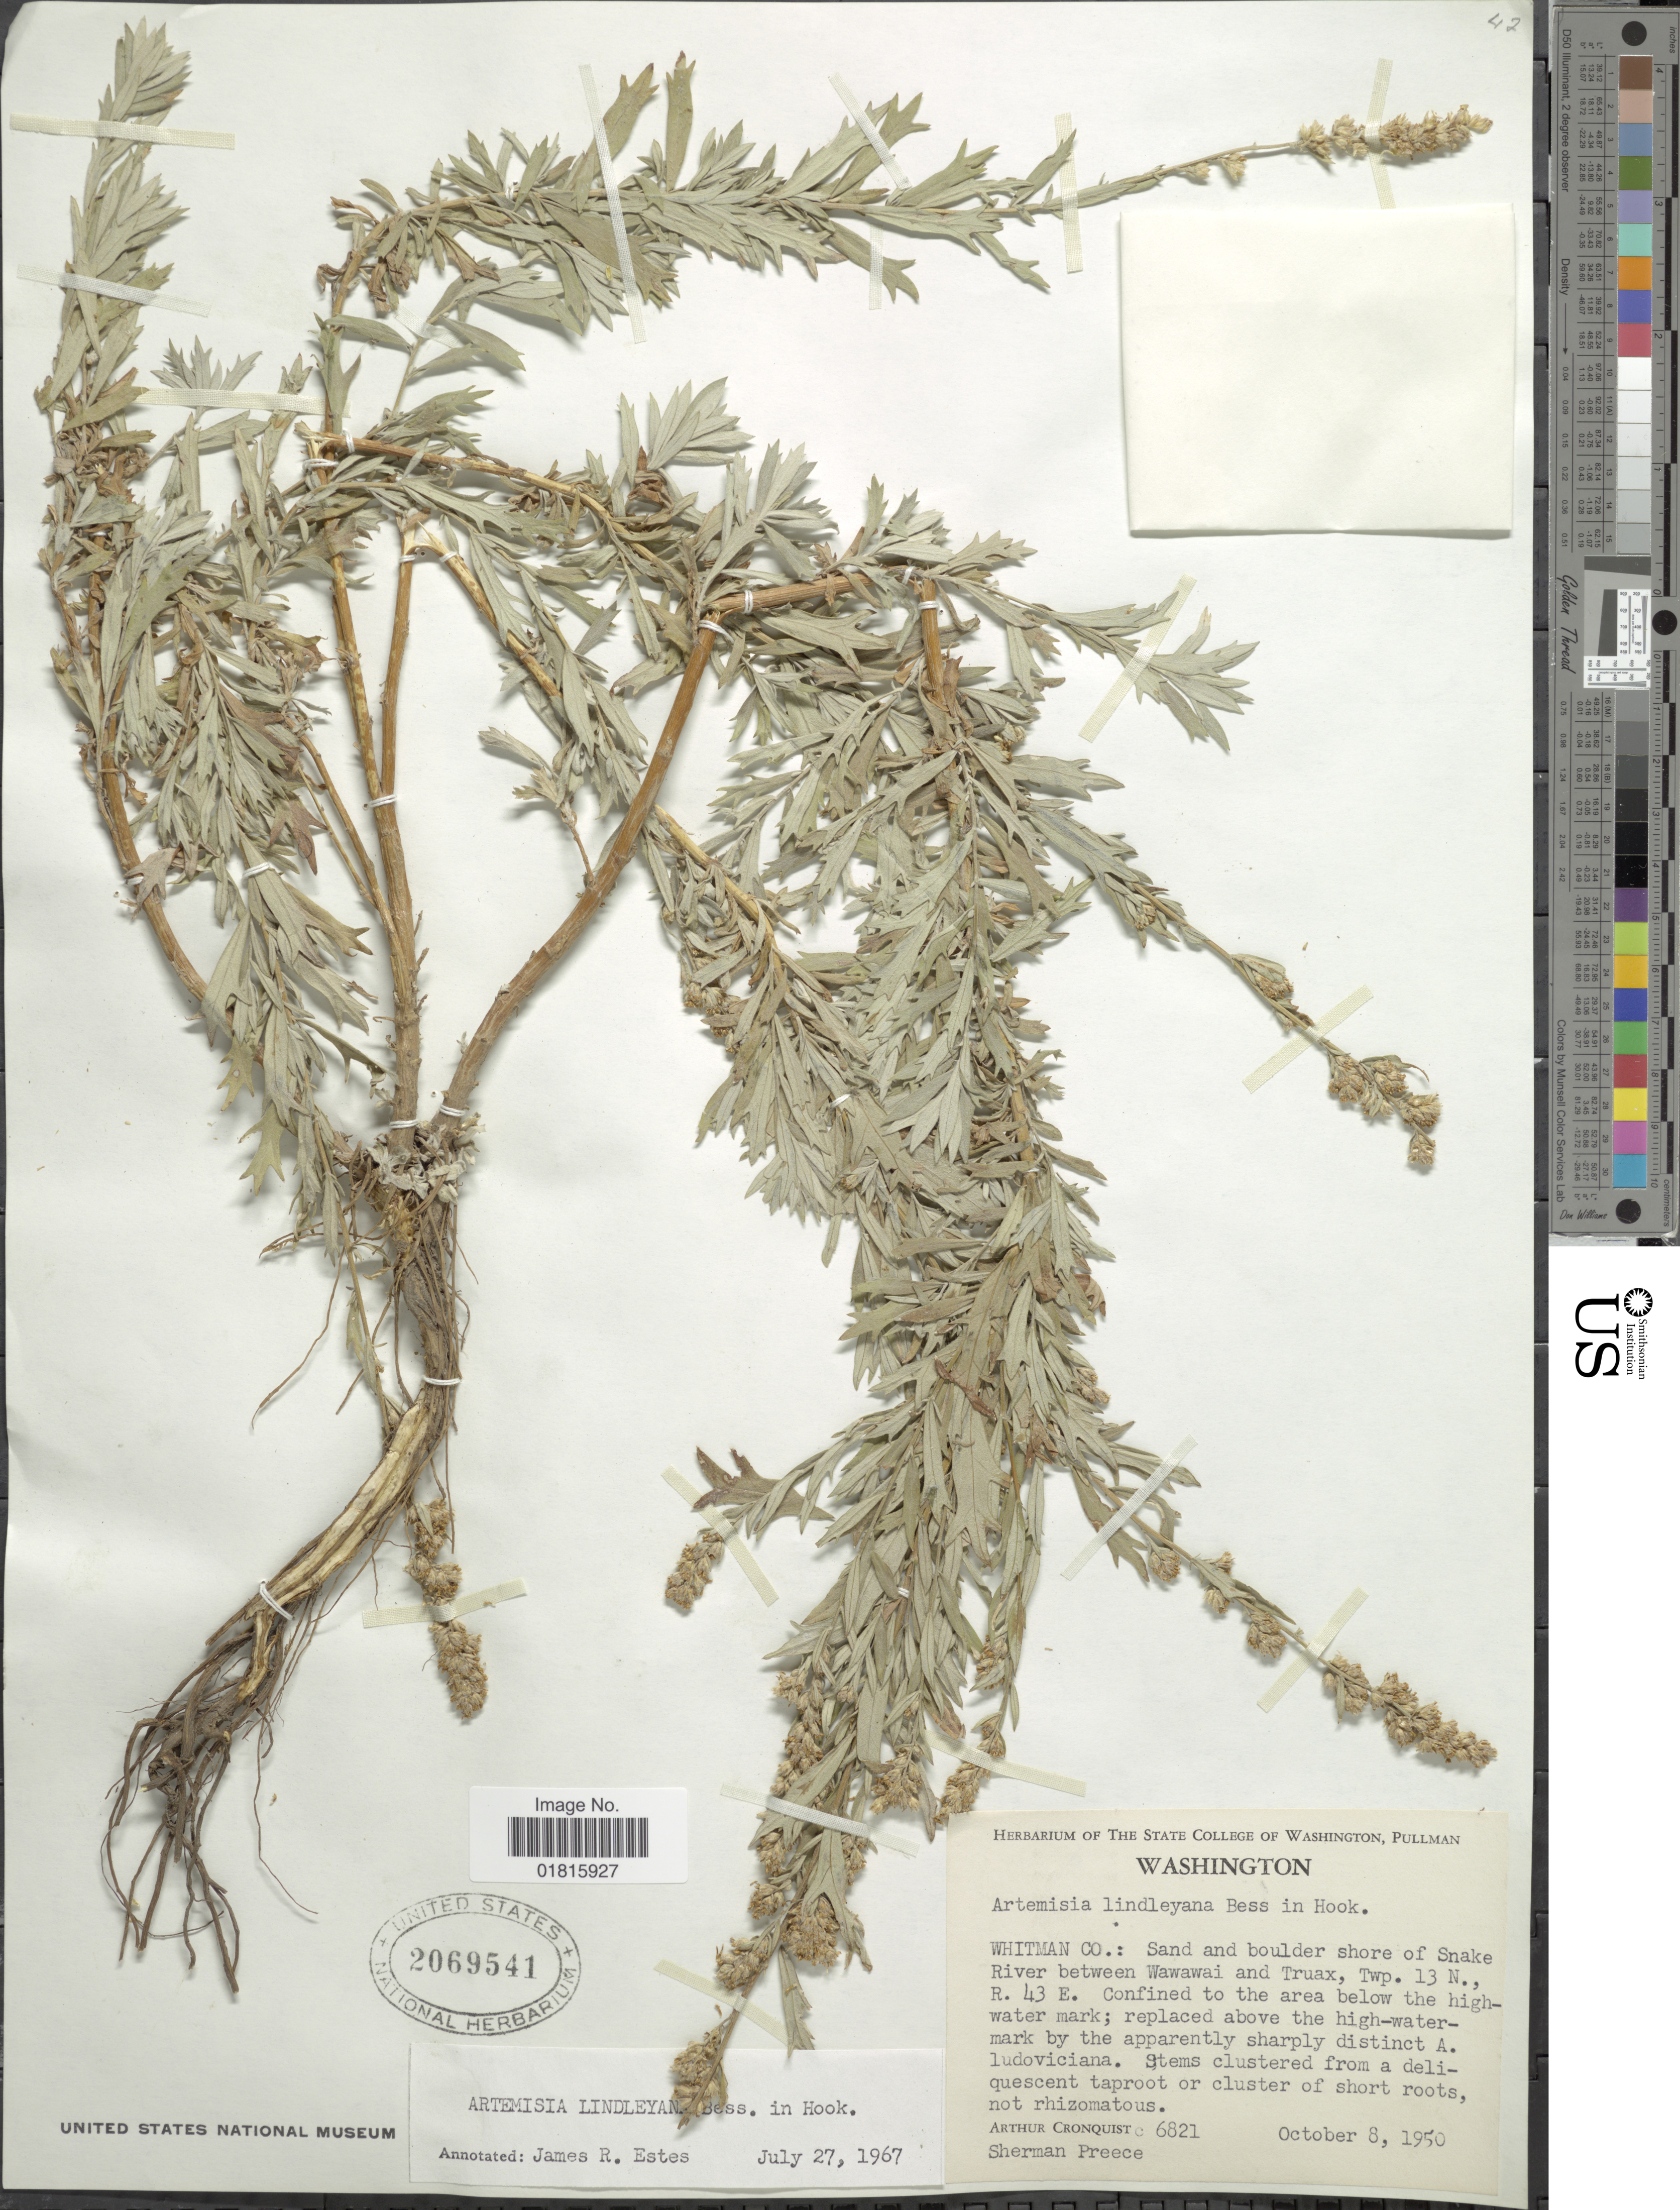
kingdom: Plantae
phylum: Tracheophyta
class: Magnoliopsida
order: Asterales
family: Asteraceae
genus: Artemisia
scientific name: Artemisia lindleyana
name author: Besser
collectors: A. J. Cronquist & S. J. Preece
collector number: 6821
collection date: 1950-10-08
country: United States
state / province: Washington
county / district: Whitman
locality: Whitman Co.: Sand and boulder shore of Snake River between Wawawai and Truax, Twp. 13 N., R. 43 E.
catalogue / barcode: US 2069541